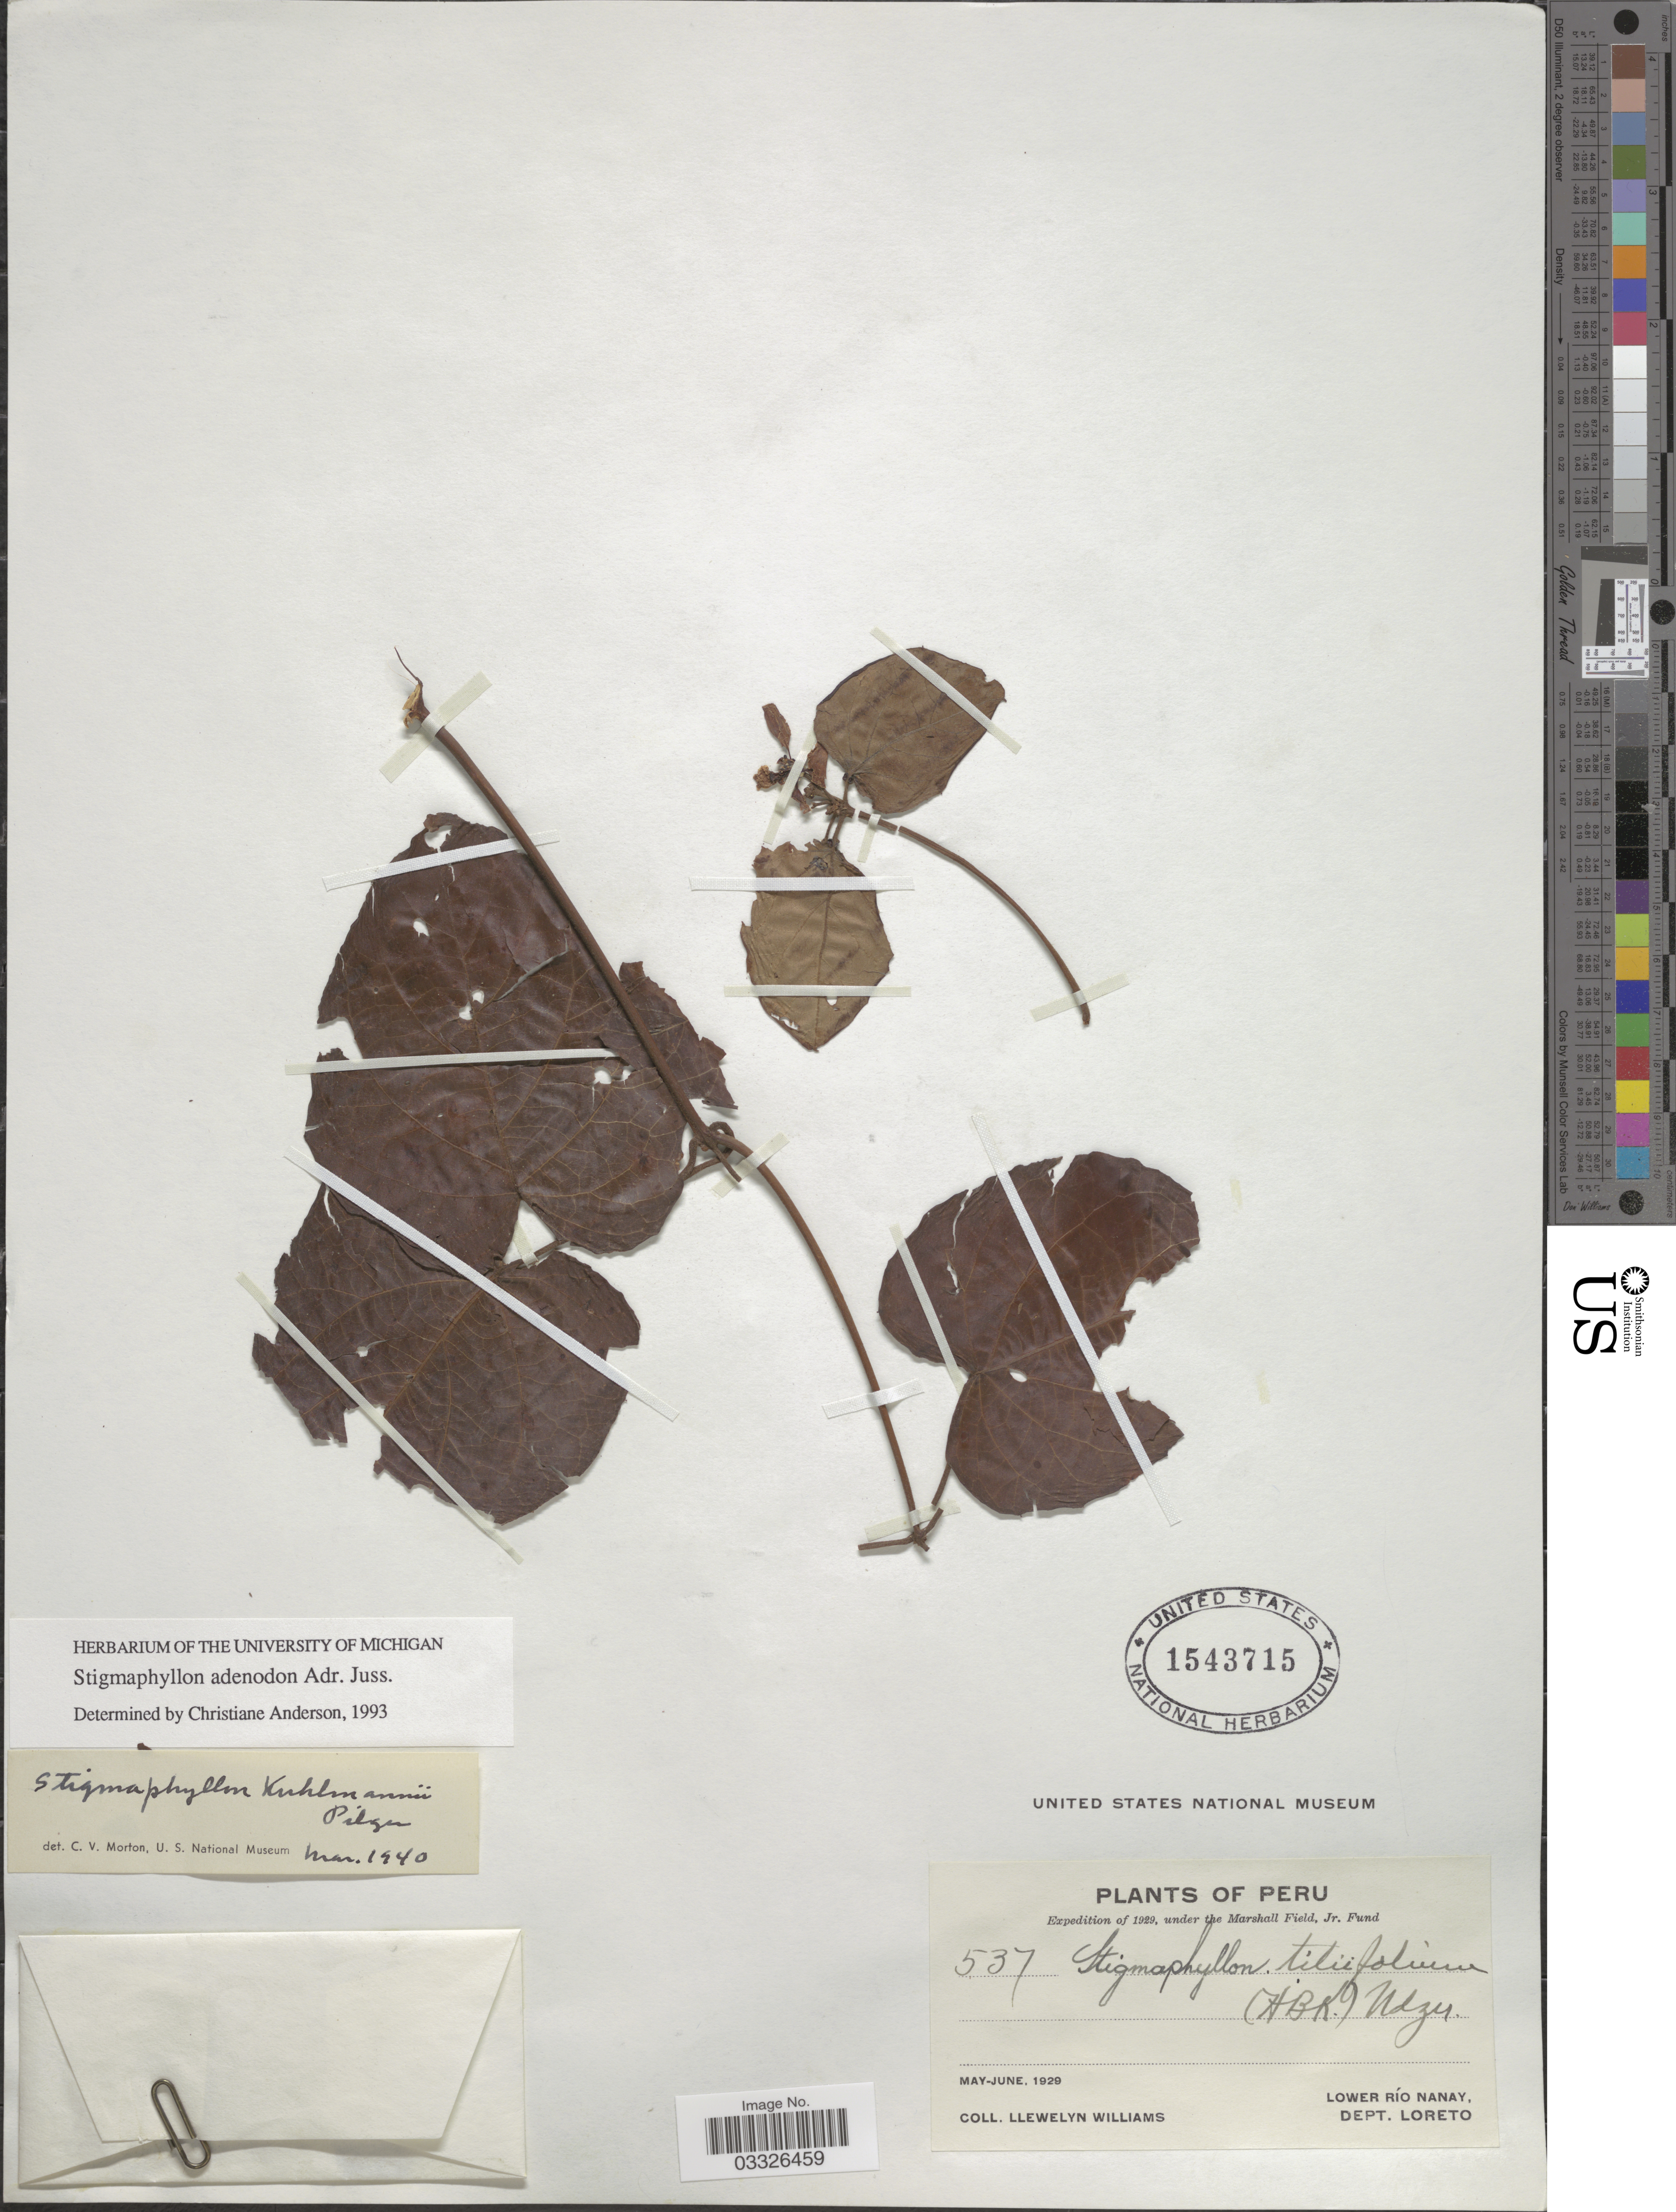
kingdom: Plantae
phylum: Tracheophyta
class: Magnoliopsida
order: Malpighiales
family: Malpighiaceae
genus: Stigmaphyllon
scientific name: Stigmaphyllon adenodon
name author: A. Juss.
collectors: Ll. Williams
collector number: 537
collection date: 1929-05/1929-06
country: Peru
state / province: Loreto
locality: Lower Río Nanay, Dept. Loreto.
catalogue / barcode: US 1543715